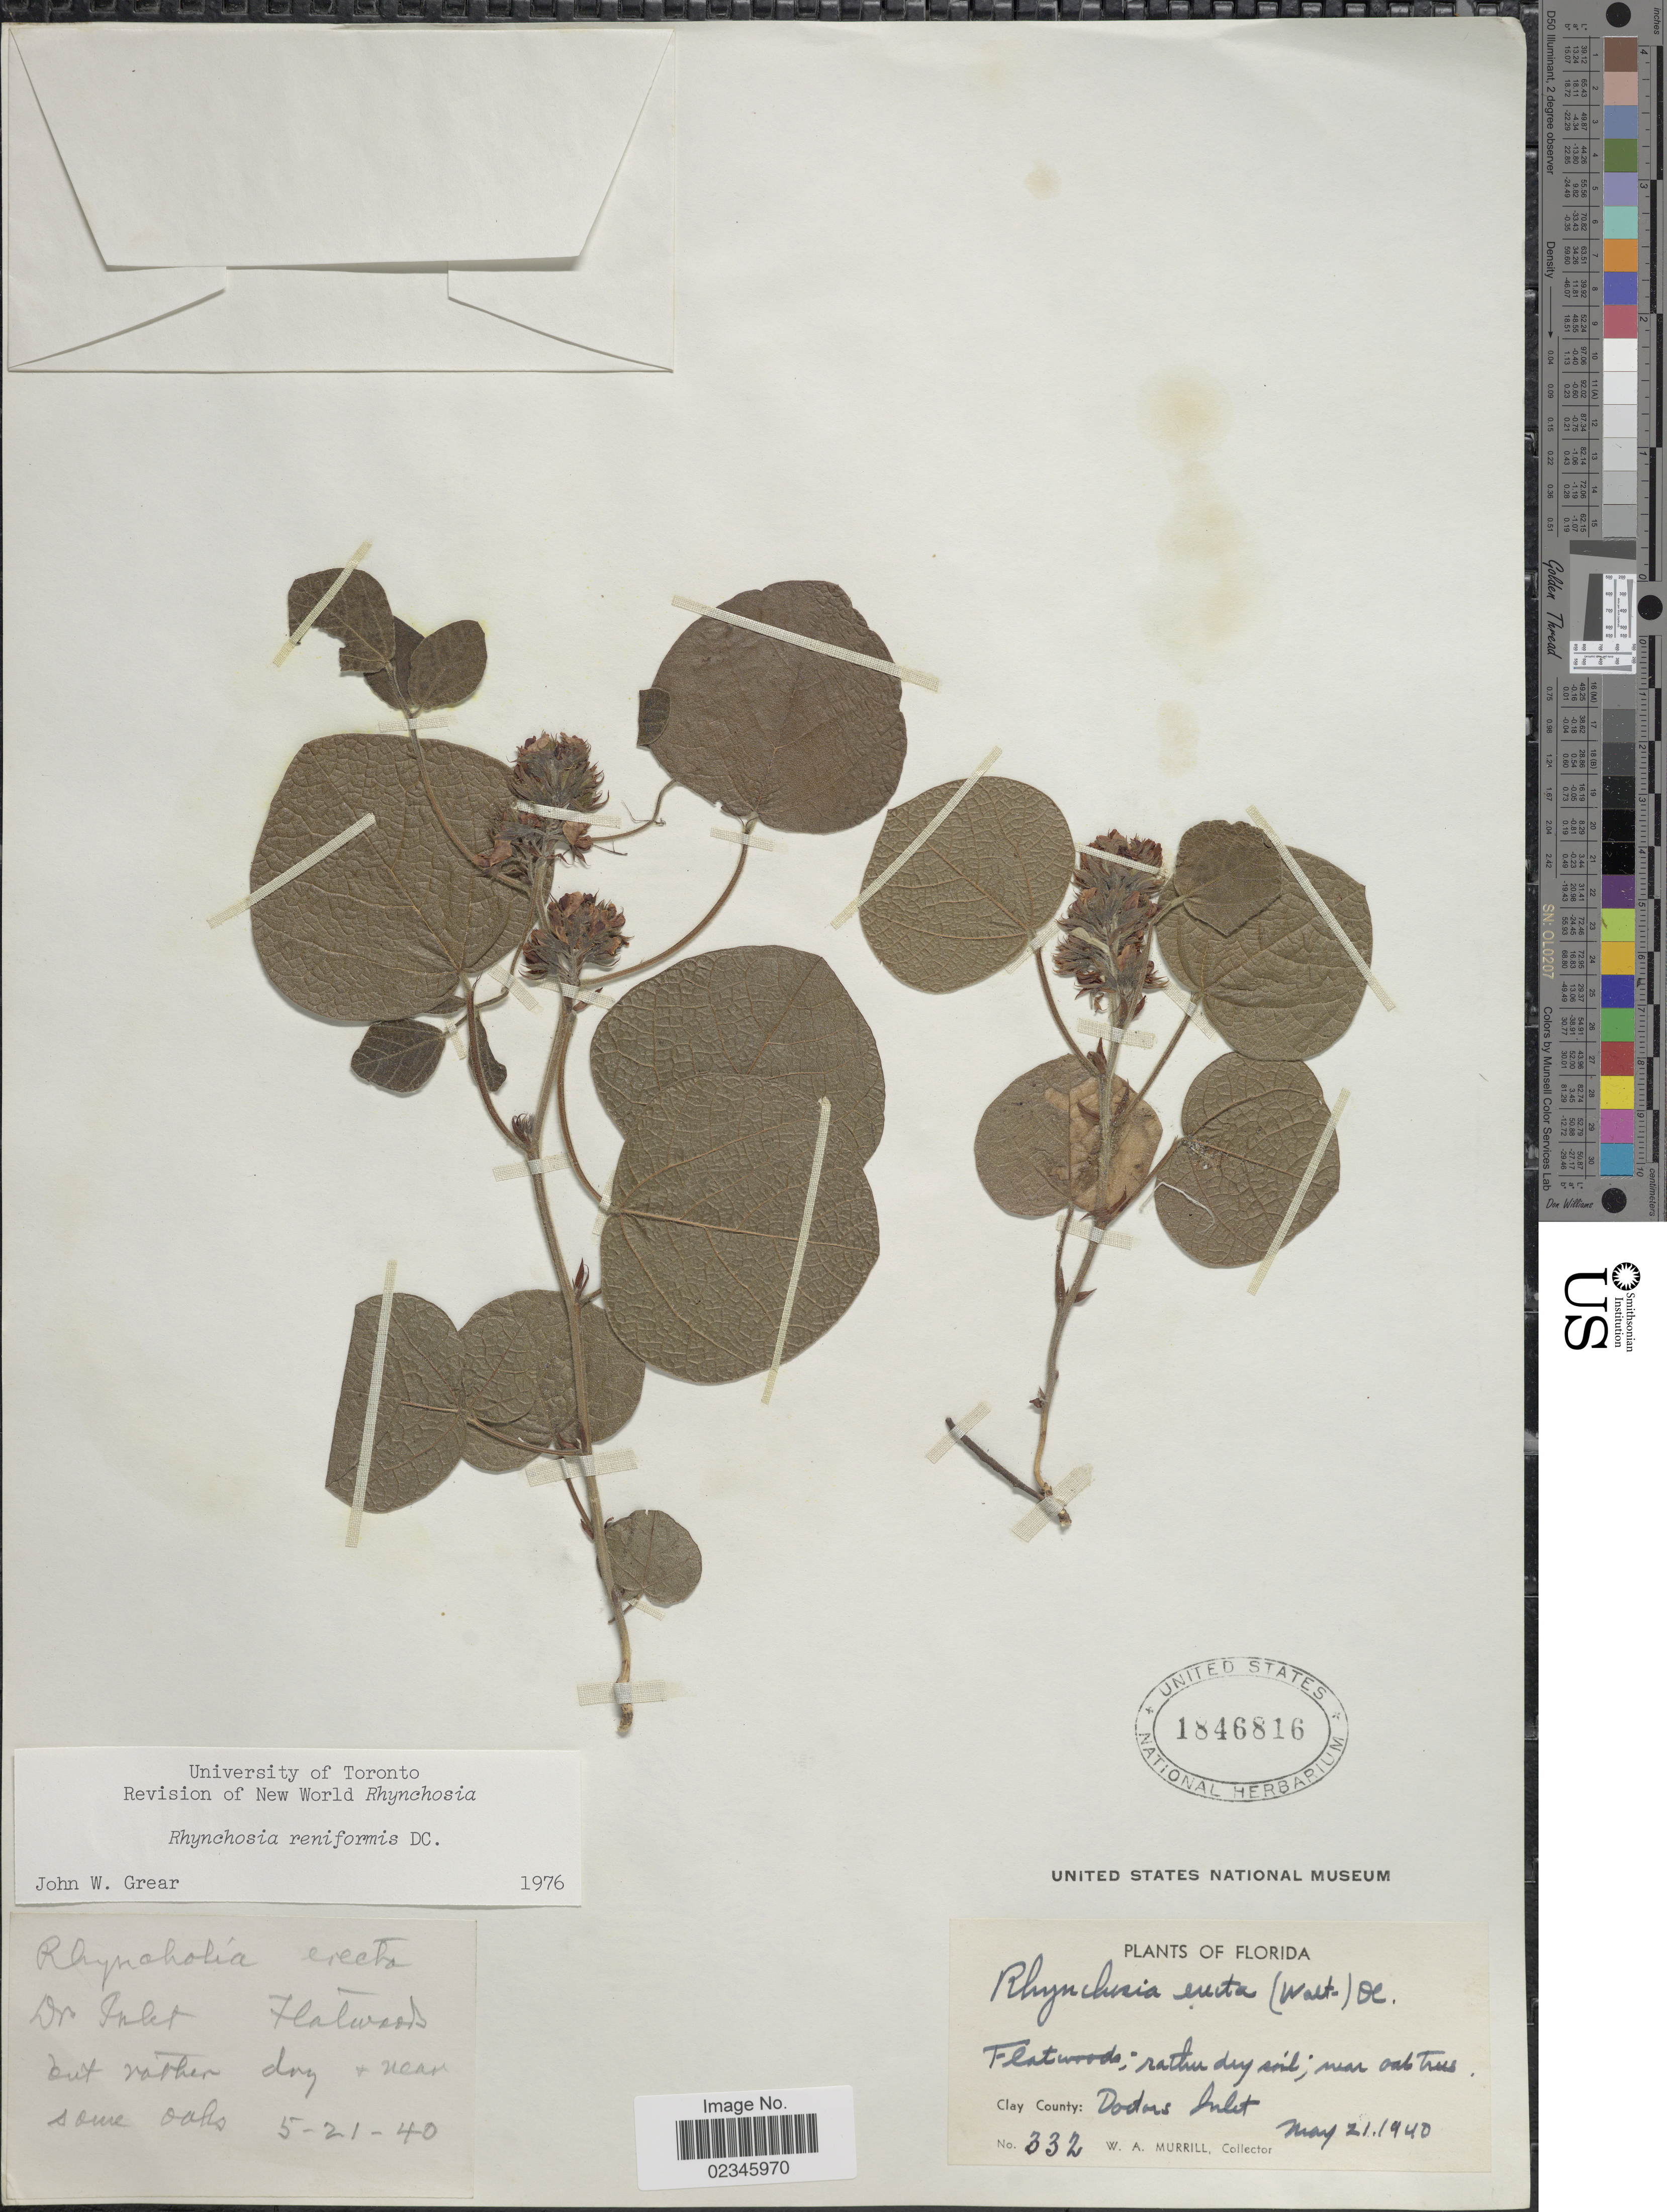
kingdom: Plantae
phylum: Tracheophyta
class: Magnoliopsida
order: Fabales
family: Fabaceae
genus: Rhynchosia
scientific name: Rhynchosia reniformis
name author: DC.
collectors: W. A. Murrill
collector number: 332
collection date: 1940-05-21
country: United States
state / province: Florida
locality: Clay County: Doctors Inlet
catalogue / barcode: US 1846816